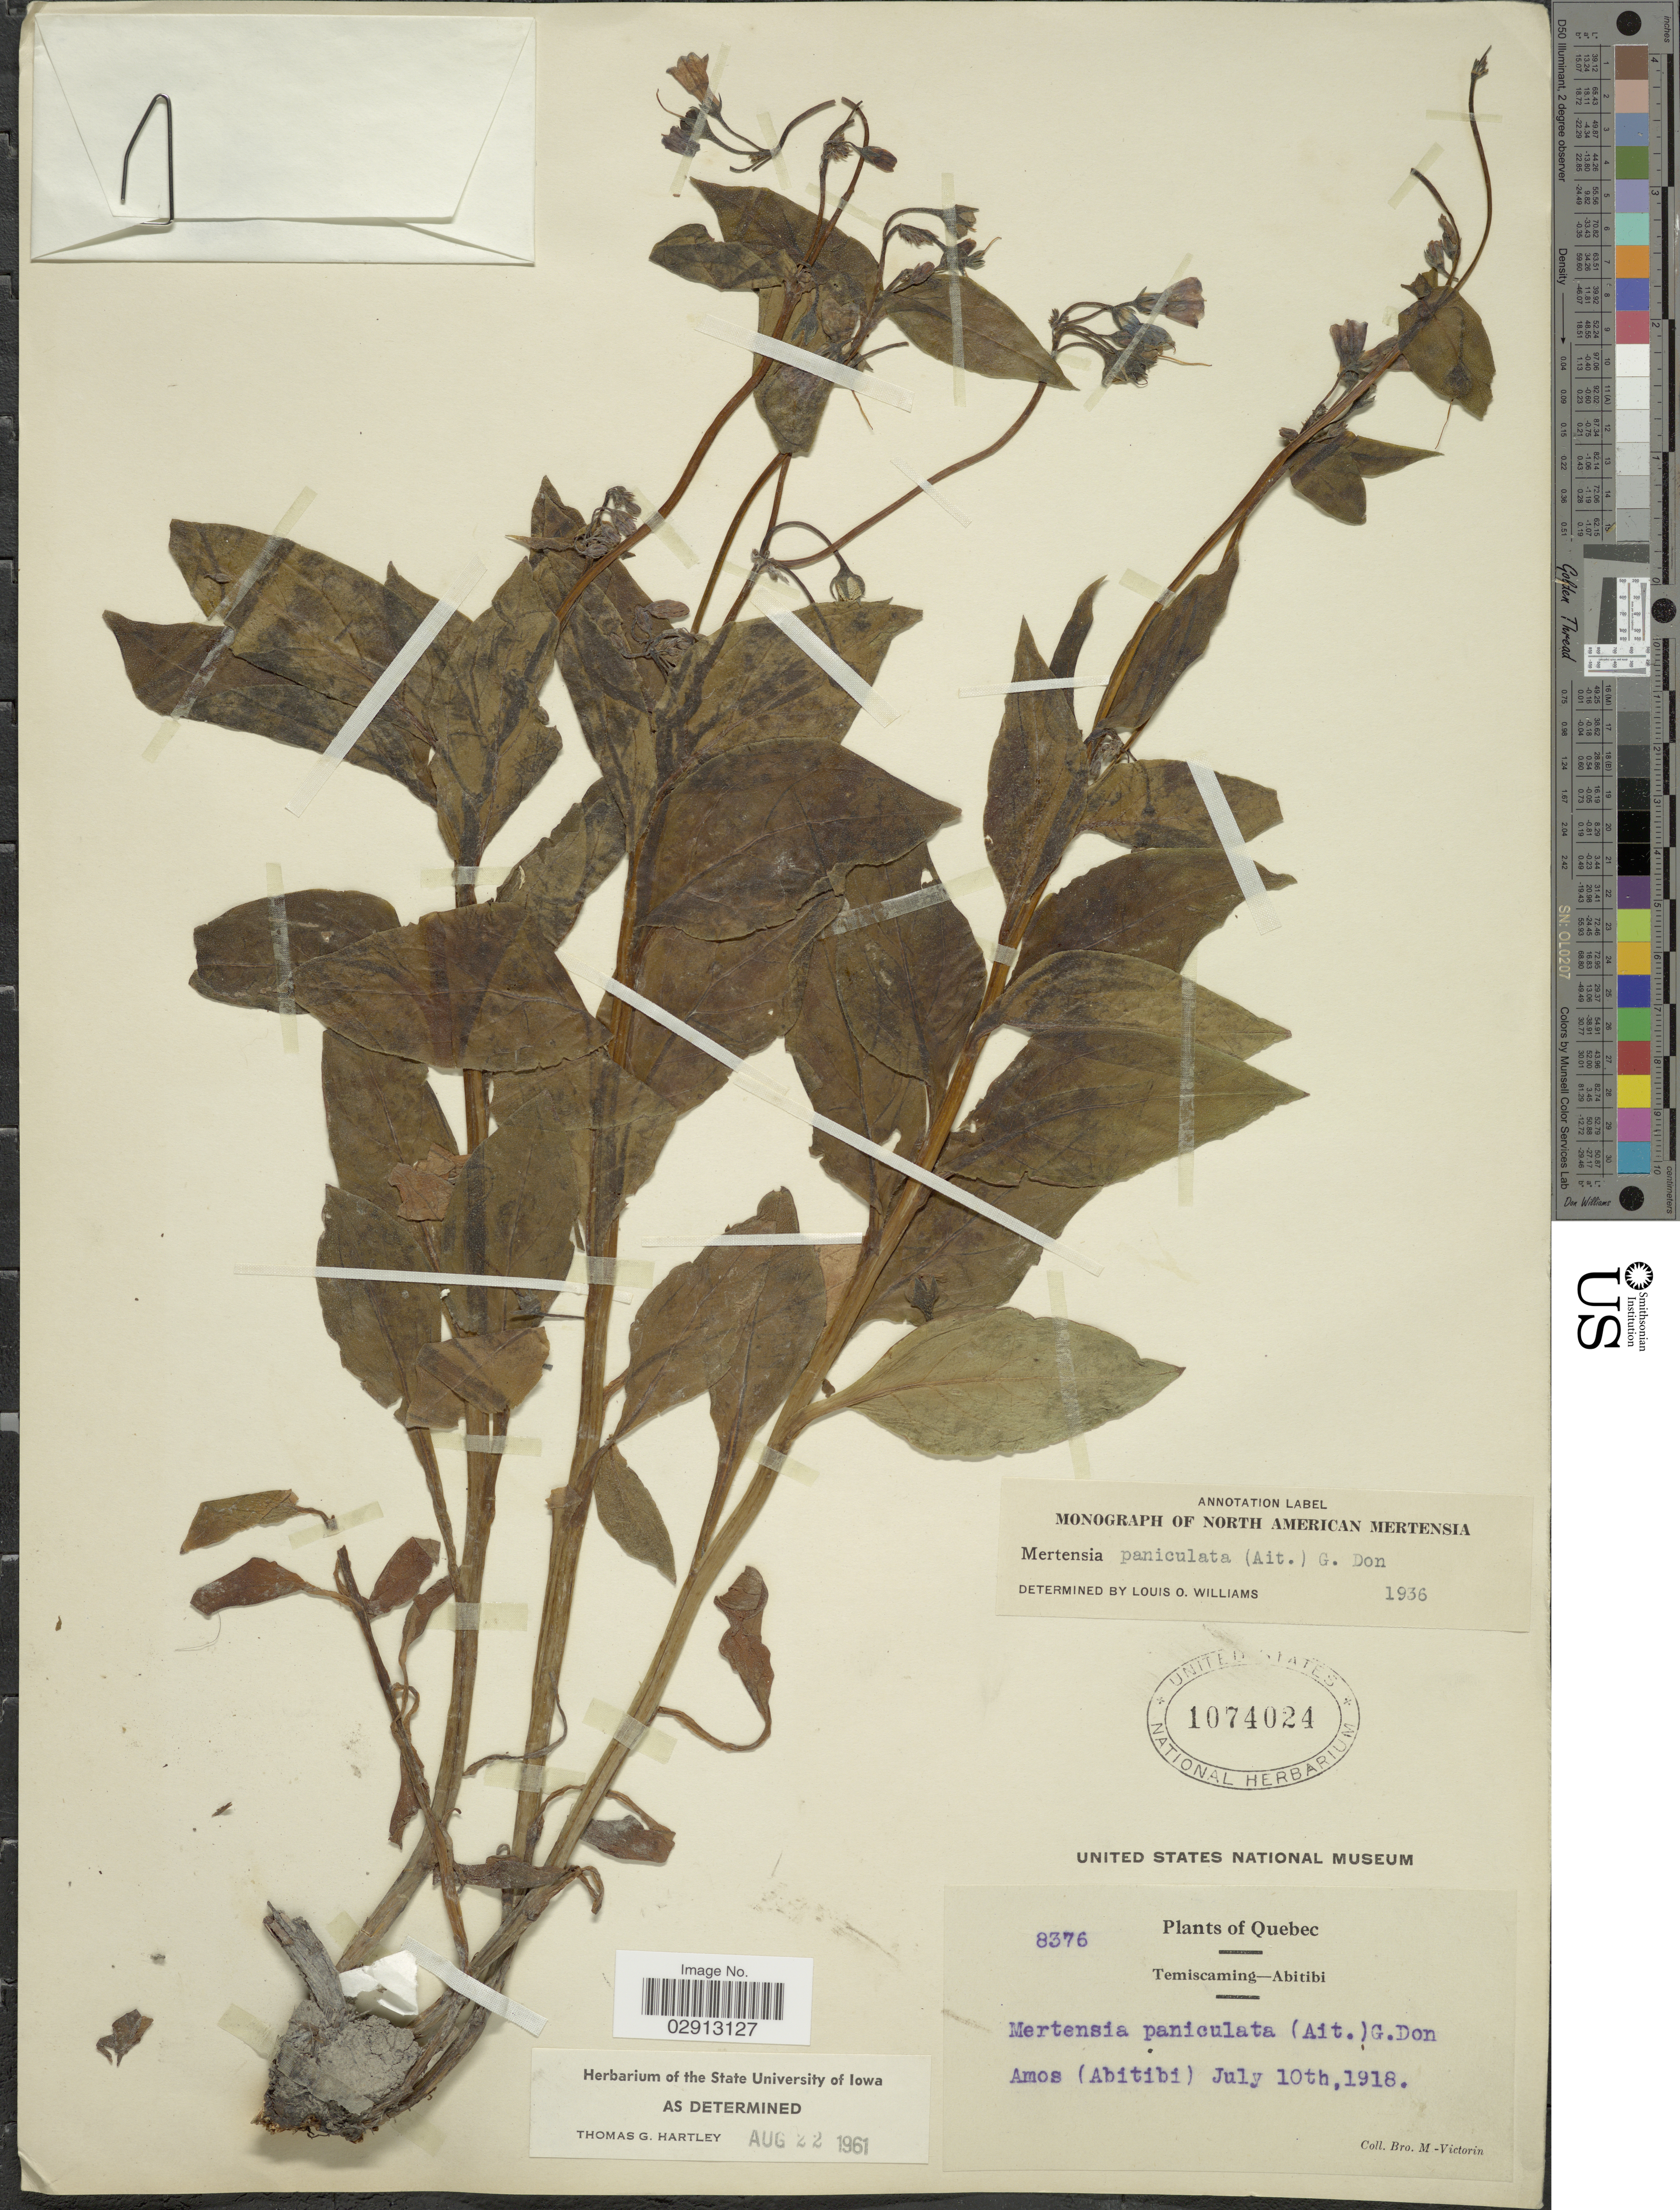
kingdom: Plantae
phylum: Tracheophyta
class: Magnoliopsida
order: Boraginales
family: Boraginaceae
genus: Mertensia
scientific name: Mertensia paniculata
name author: (Aiton) G. Don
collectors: Fr. Marie-Victorin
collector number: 8376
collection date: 1918-07-10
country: Canada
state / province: Quebec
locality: Temiscaming - Abitibi. Amos (Abitibi).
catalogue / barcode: US 1074024